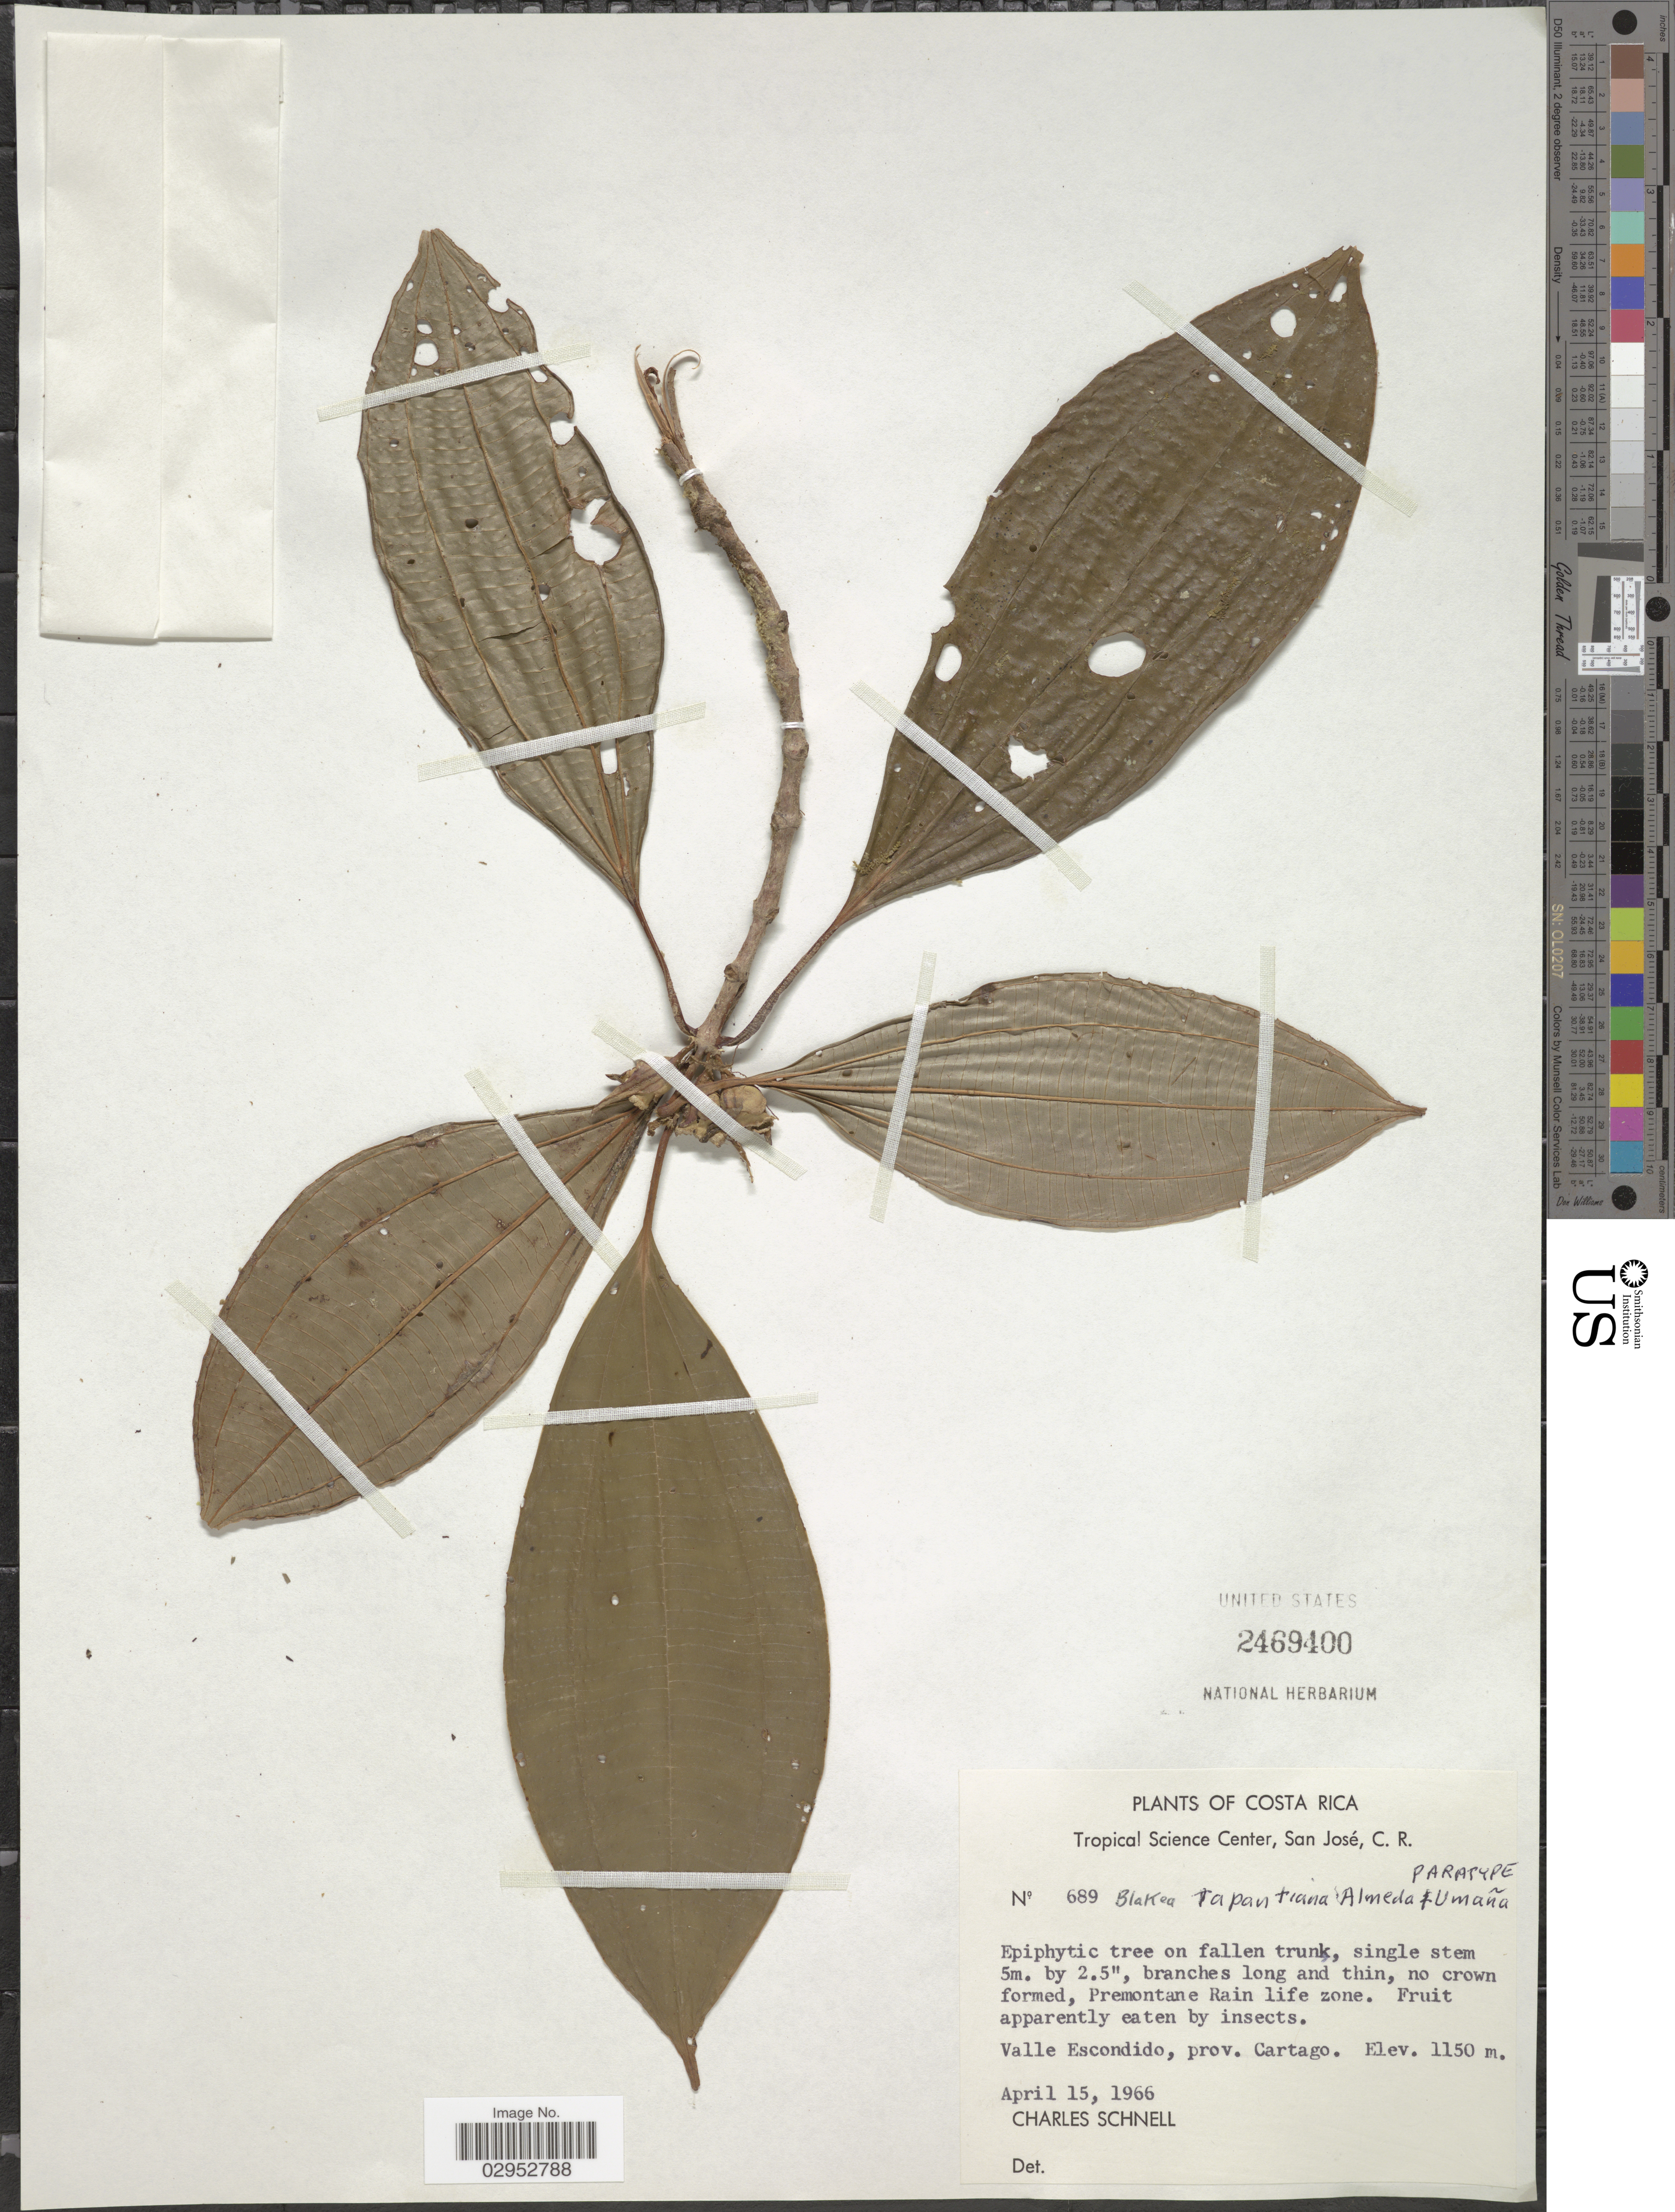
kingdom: Plantae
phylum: Tracheophyta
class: Magnoliopsida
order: Myrtales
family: Melastomataceae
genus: Blakea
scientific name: Blakea tapantiana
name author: Umaña & Almeda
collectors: C. Schnell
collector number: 689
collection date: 1966-04-15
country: Costa Rica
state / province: Cartago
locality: Premontane Rain life zone. Valle Escondido, prov. Cartago.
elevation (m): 1150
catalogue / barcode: US 2469400